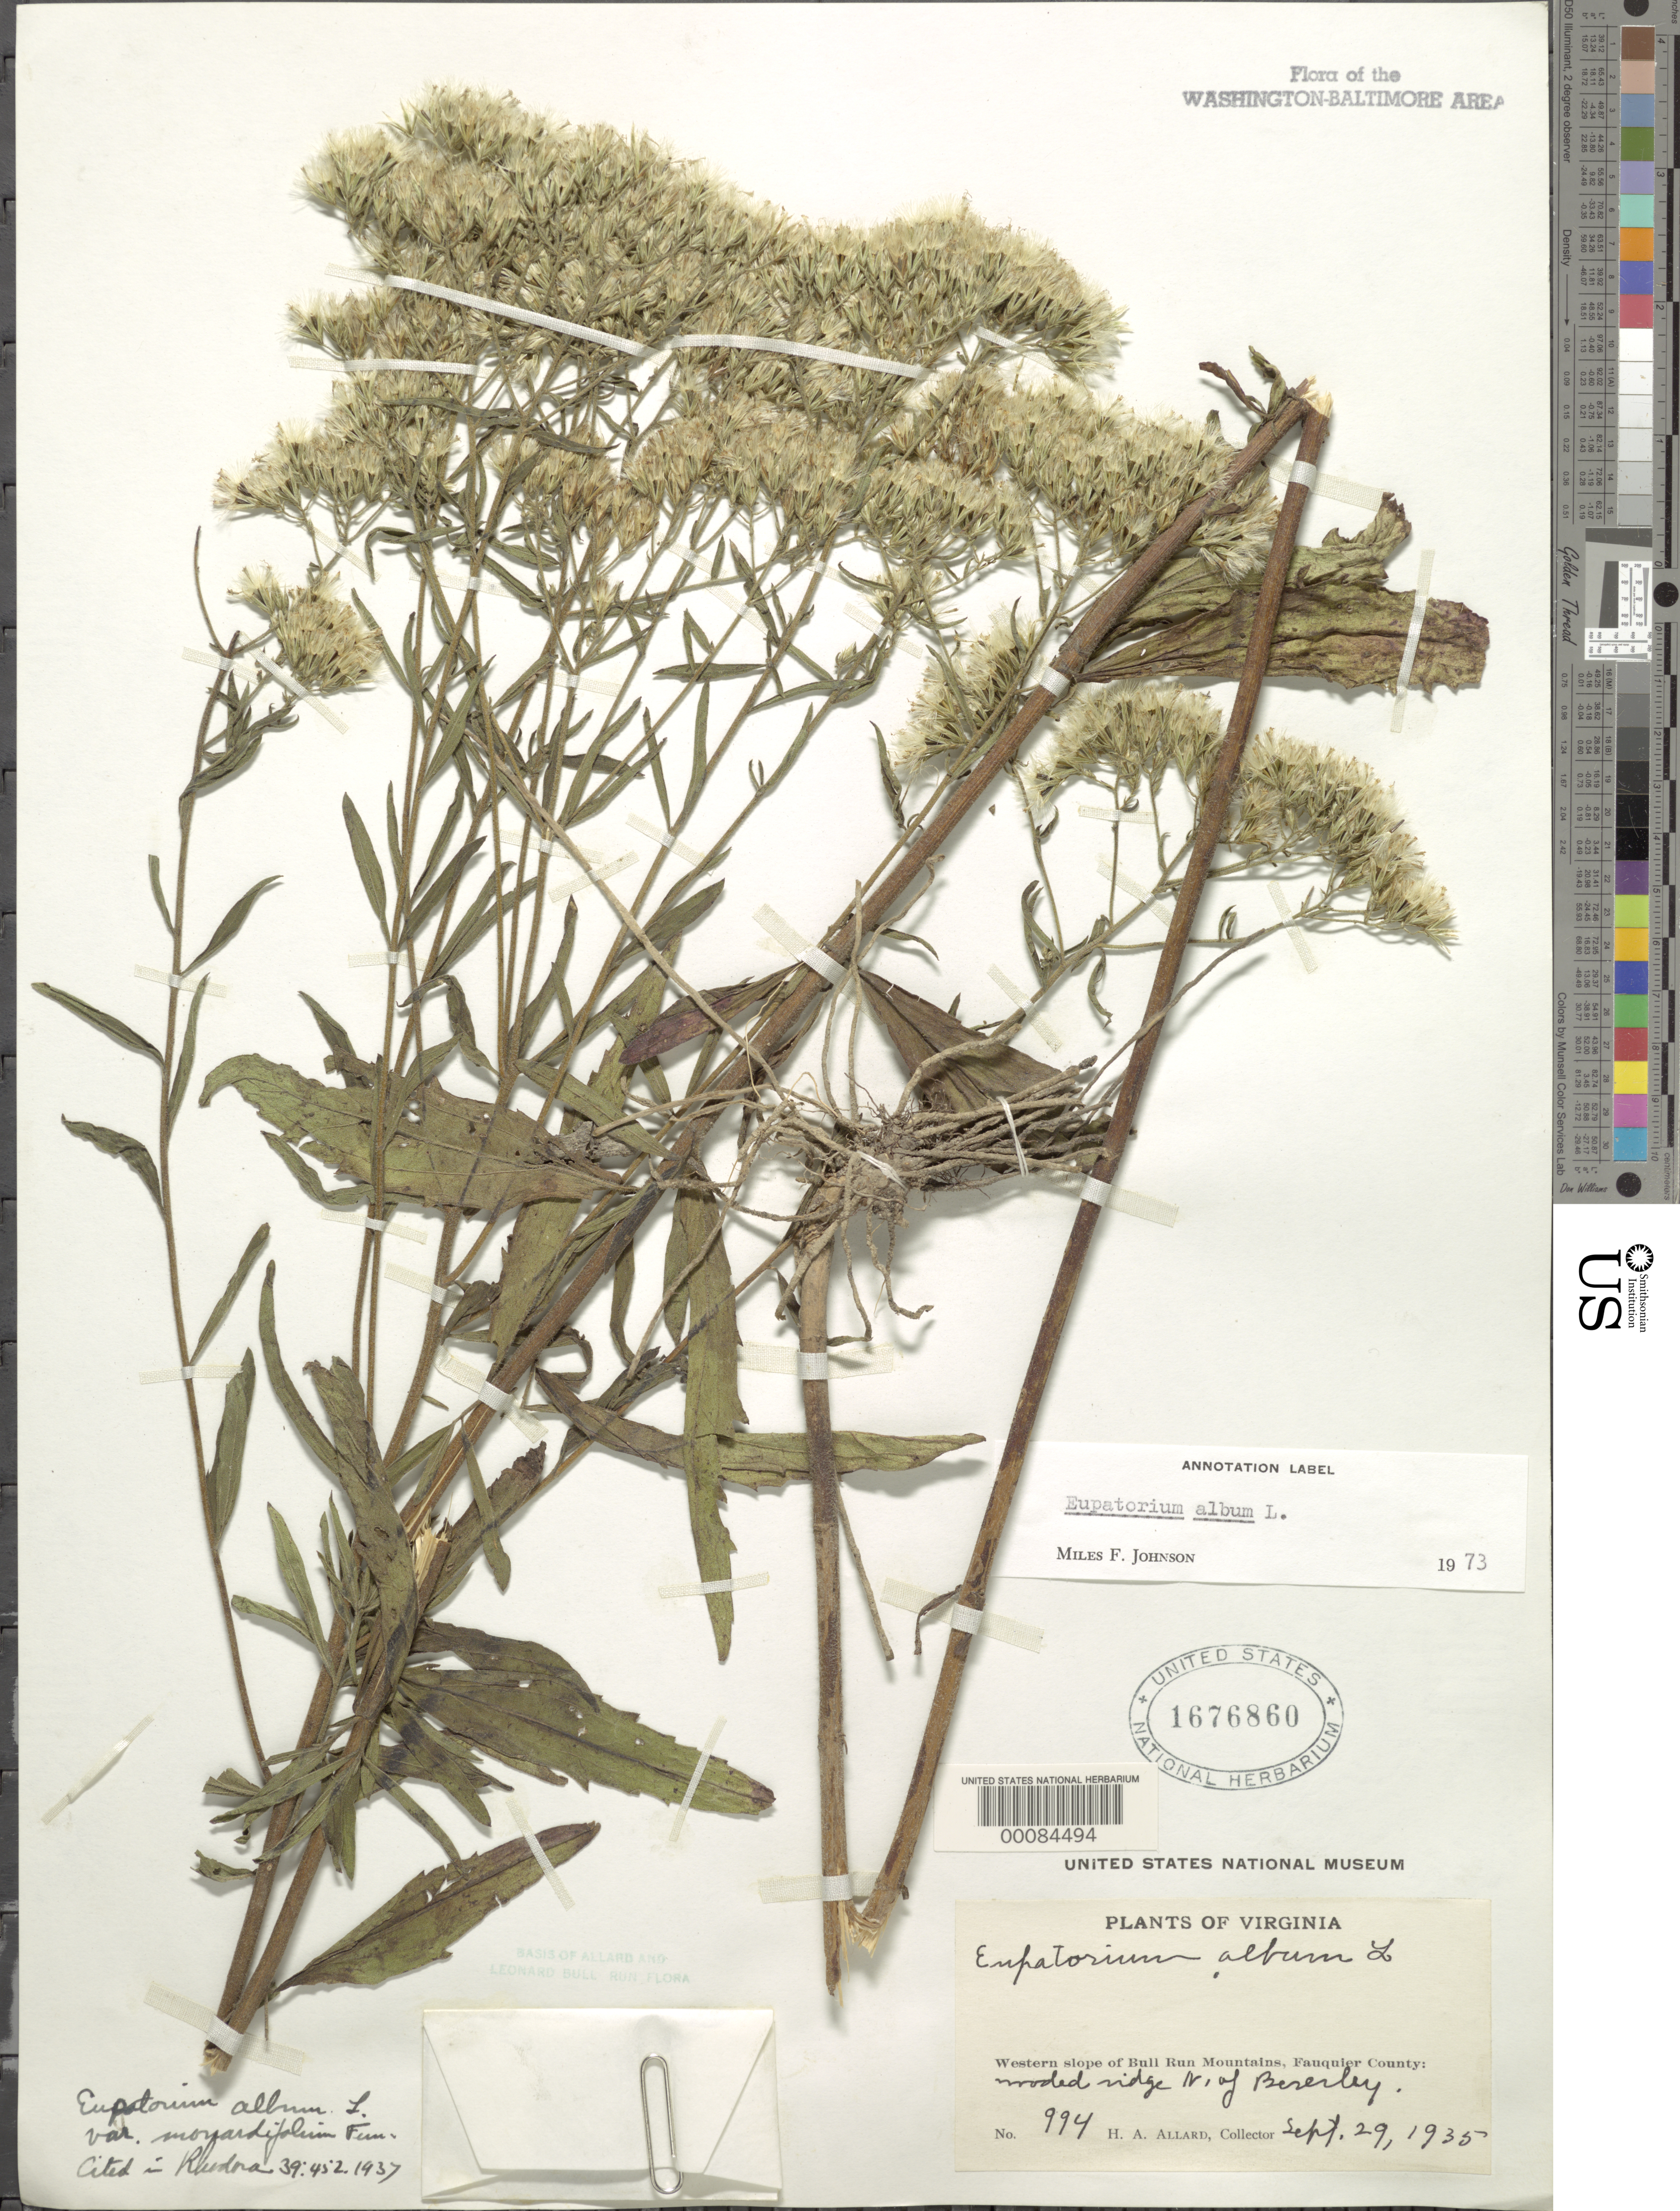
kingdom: Plantae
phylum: Tracheophyta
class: Magnoliopsida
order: Asterales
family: Asteraceae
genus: Eupatorium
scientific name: Eupatorium album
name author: L.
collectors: H. A. Allard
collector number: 994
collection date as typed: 29 Sep 1935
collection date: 1935-09-29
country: United States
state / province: Virginia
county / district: Fauquier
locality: North of Beverley, western slope of Bull Run Mountains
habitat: Wooded ridge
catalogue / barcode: US 1676860